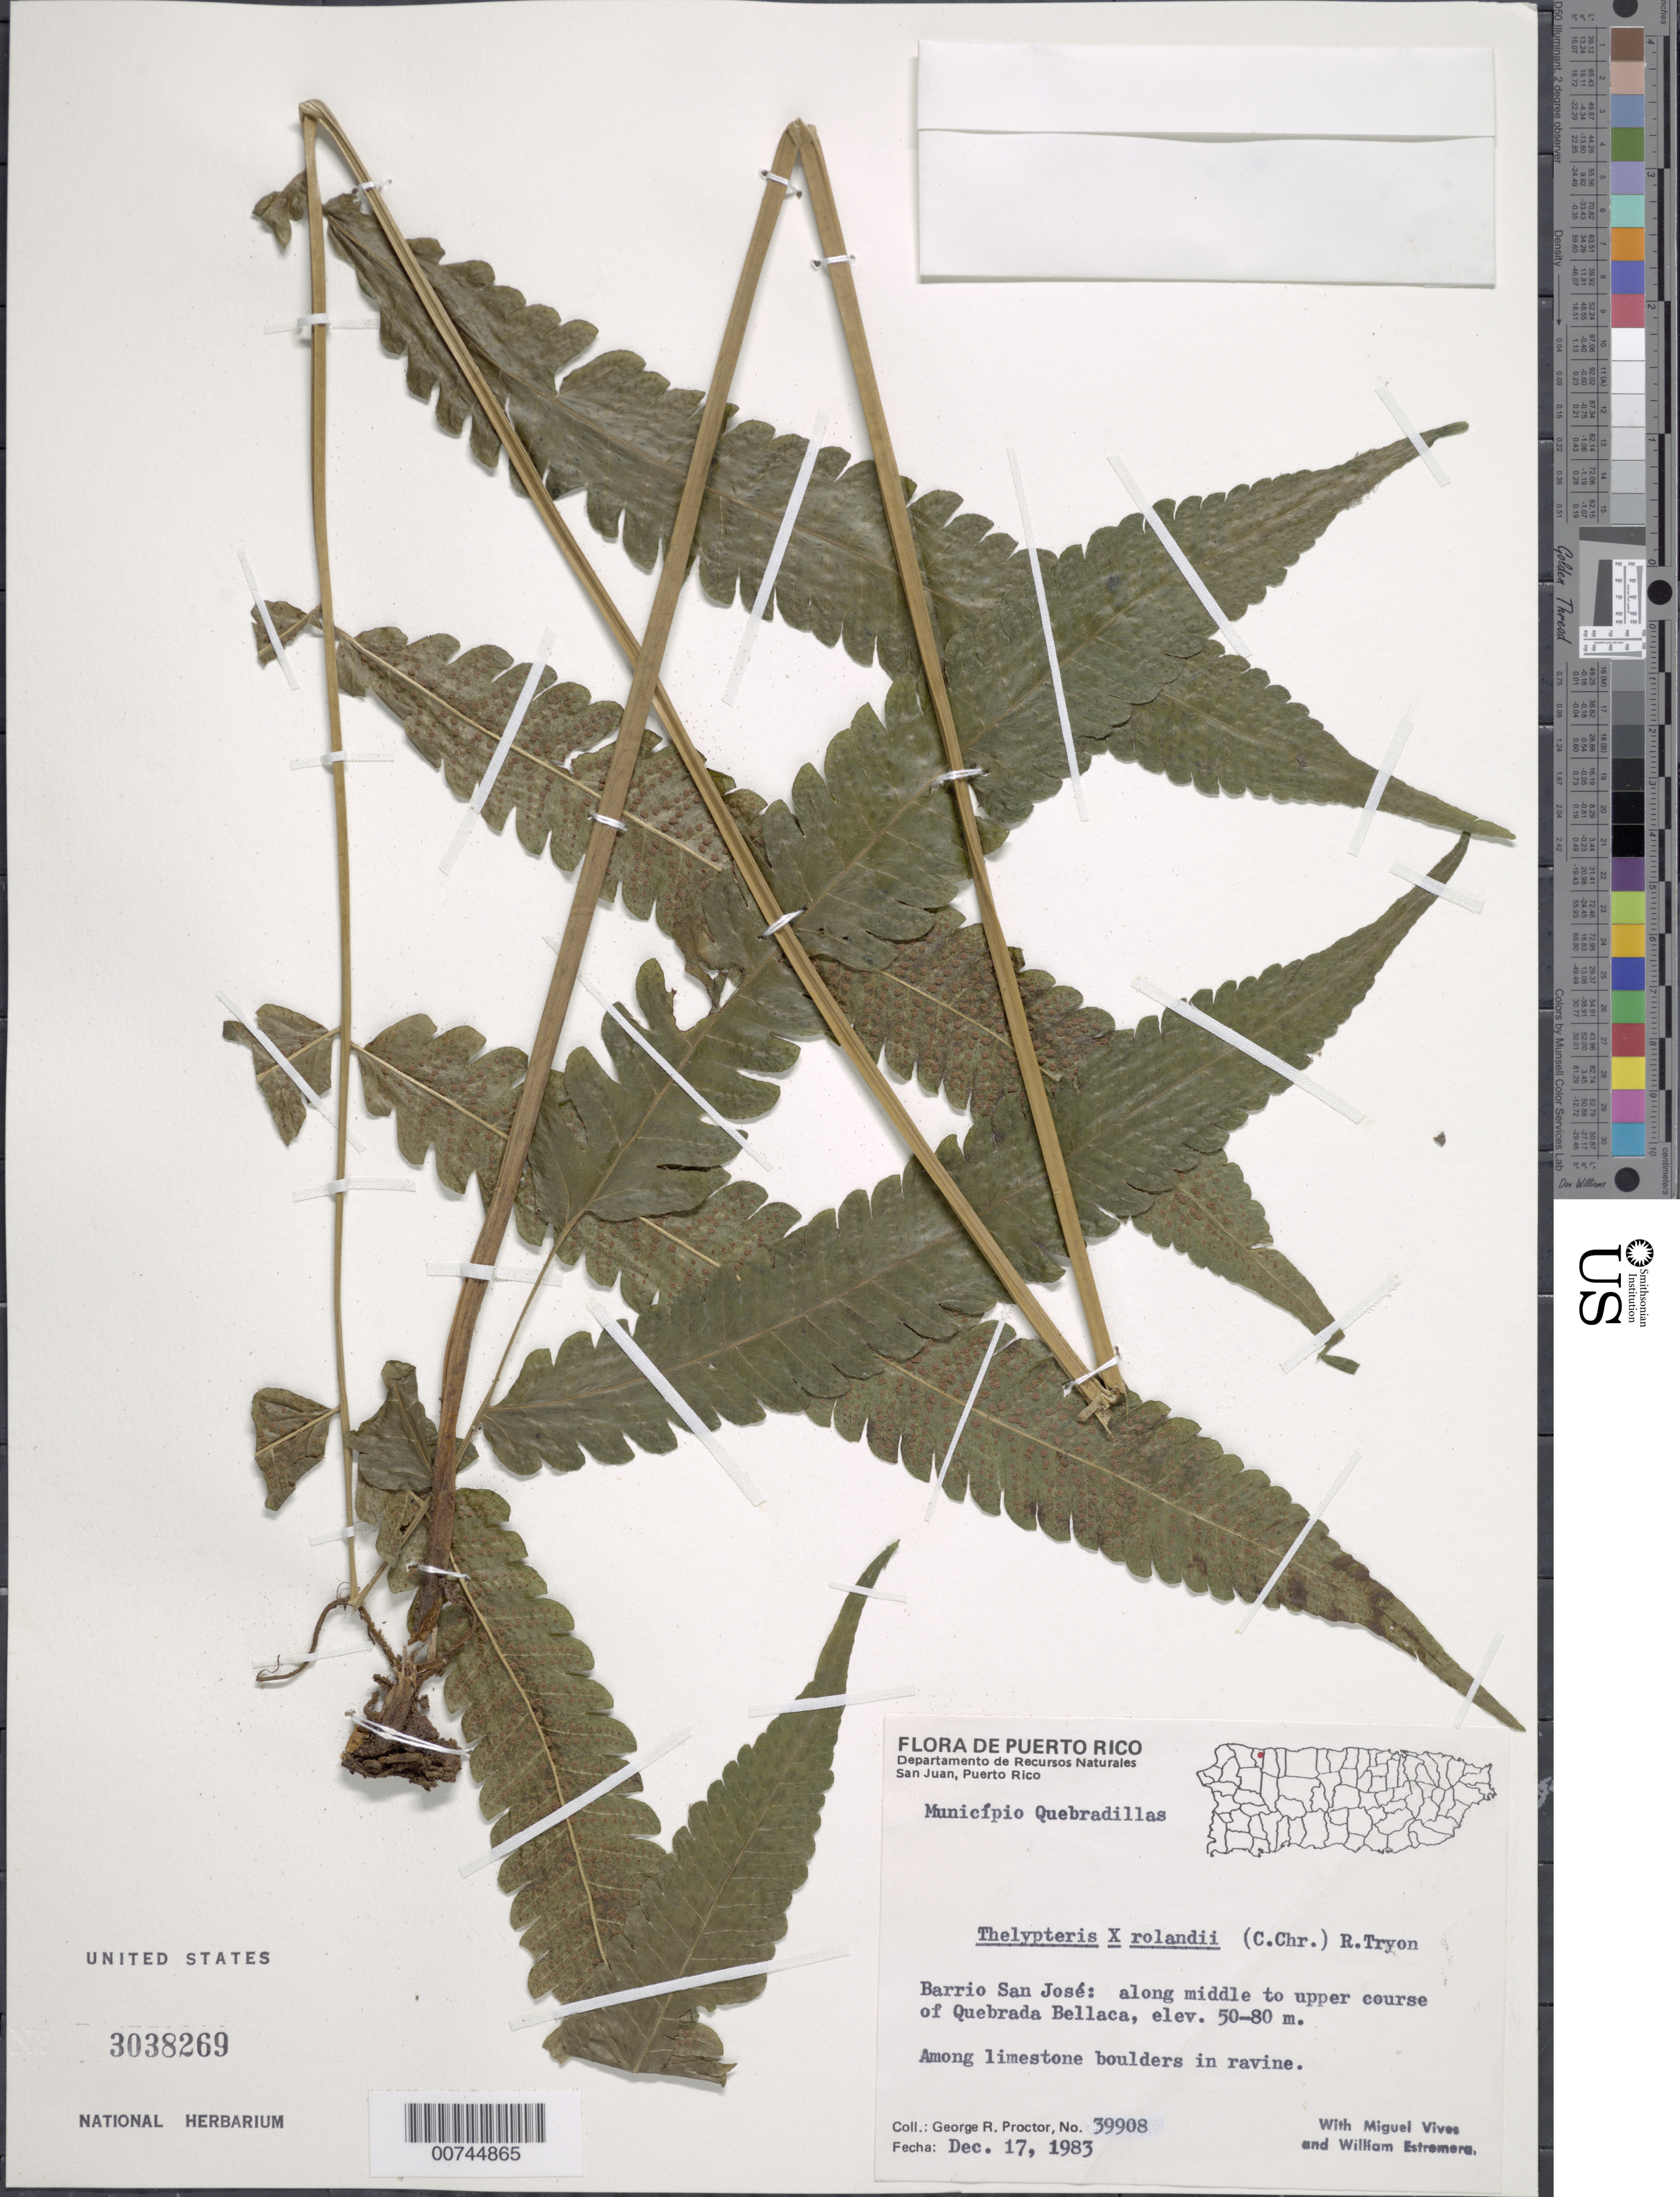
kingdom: Plantae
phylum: Tracheophyta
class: Polypodiopsida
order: Polypodiales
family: Thelypteridaceae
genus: Goniopteris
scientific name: Goniopteris rolandii (C. Chr.) comb. nov., ined 2015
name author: (C. Chr.)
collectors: G. R. Proctor, M. Vives & W. Estremera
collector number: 39908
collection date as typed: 17 Dec 1983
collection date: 1983-12-17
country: Puerto Rico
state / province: Quebradillas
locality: Barrio San José: along middle to upper course of Quebrada Bellaca, Municipio Quebradillas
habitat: Among limestone boulders in ravine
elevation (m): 50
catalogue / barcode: US 3038269